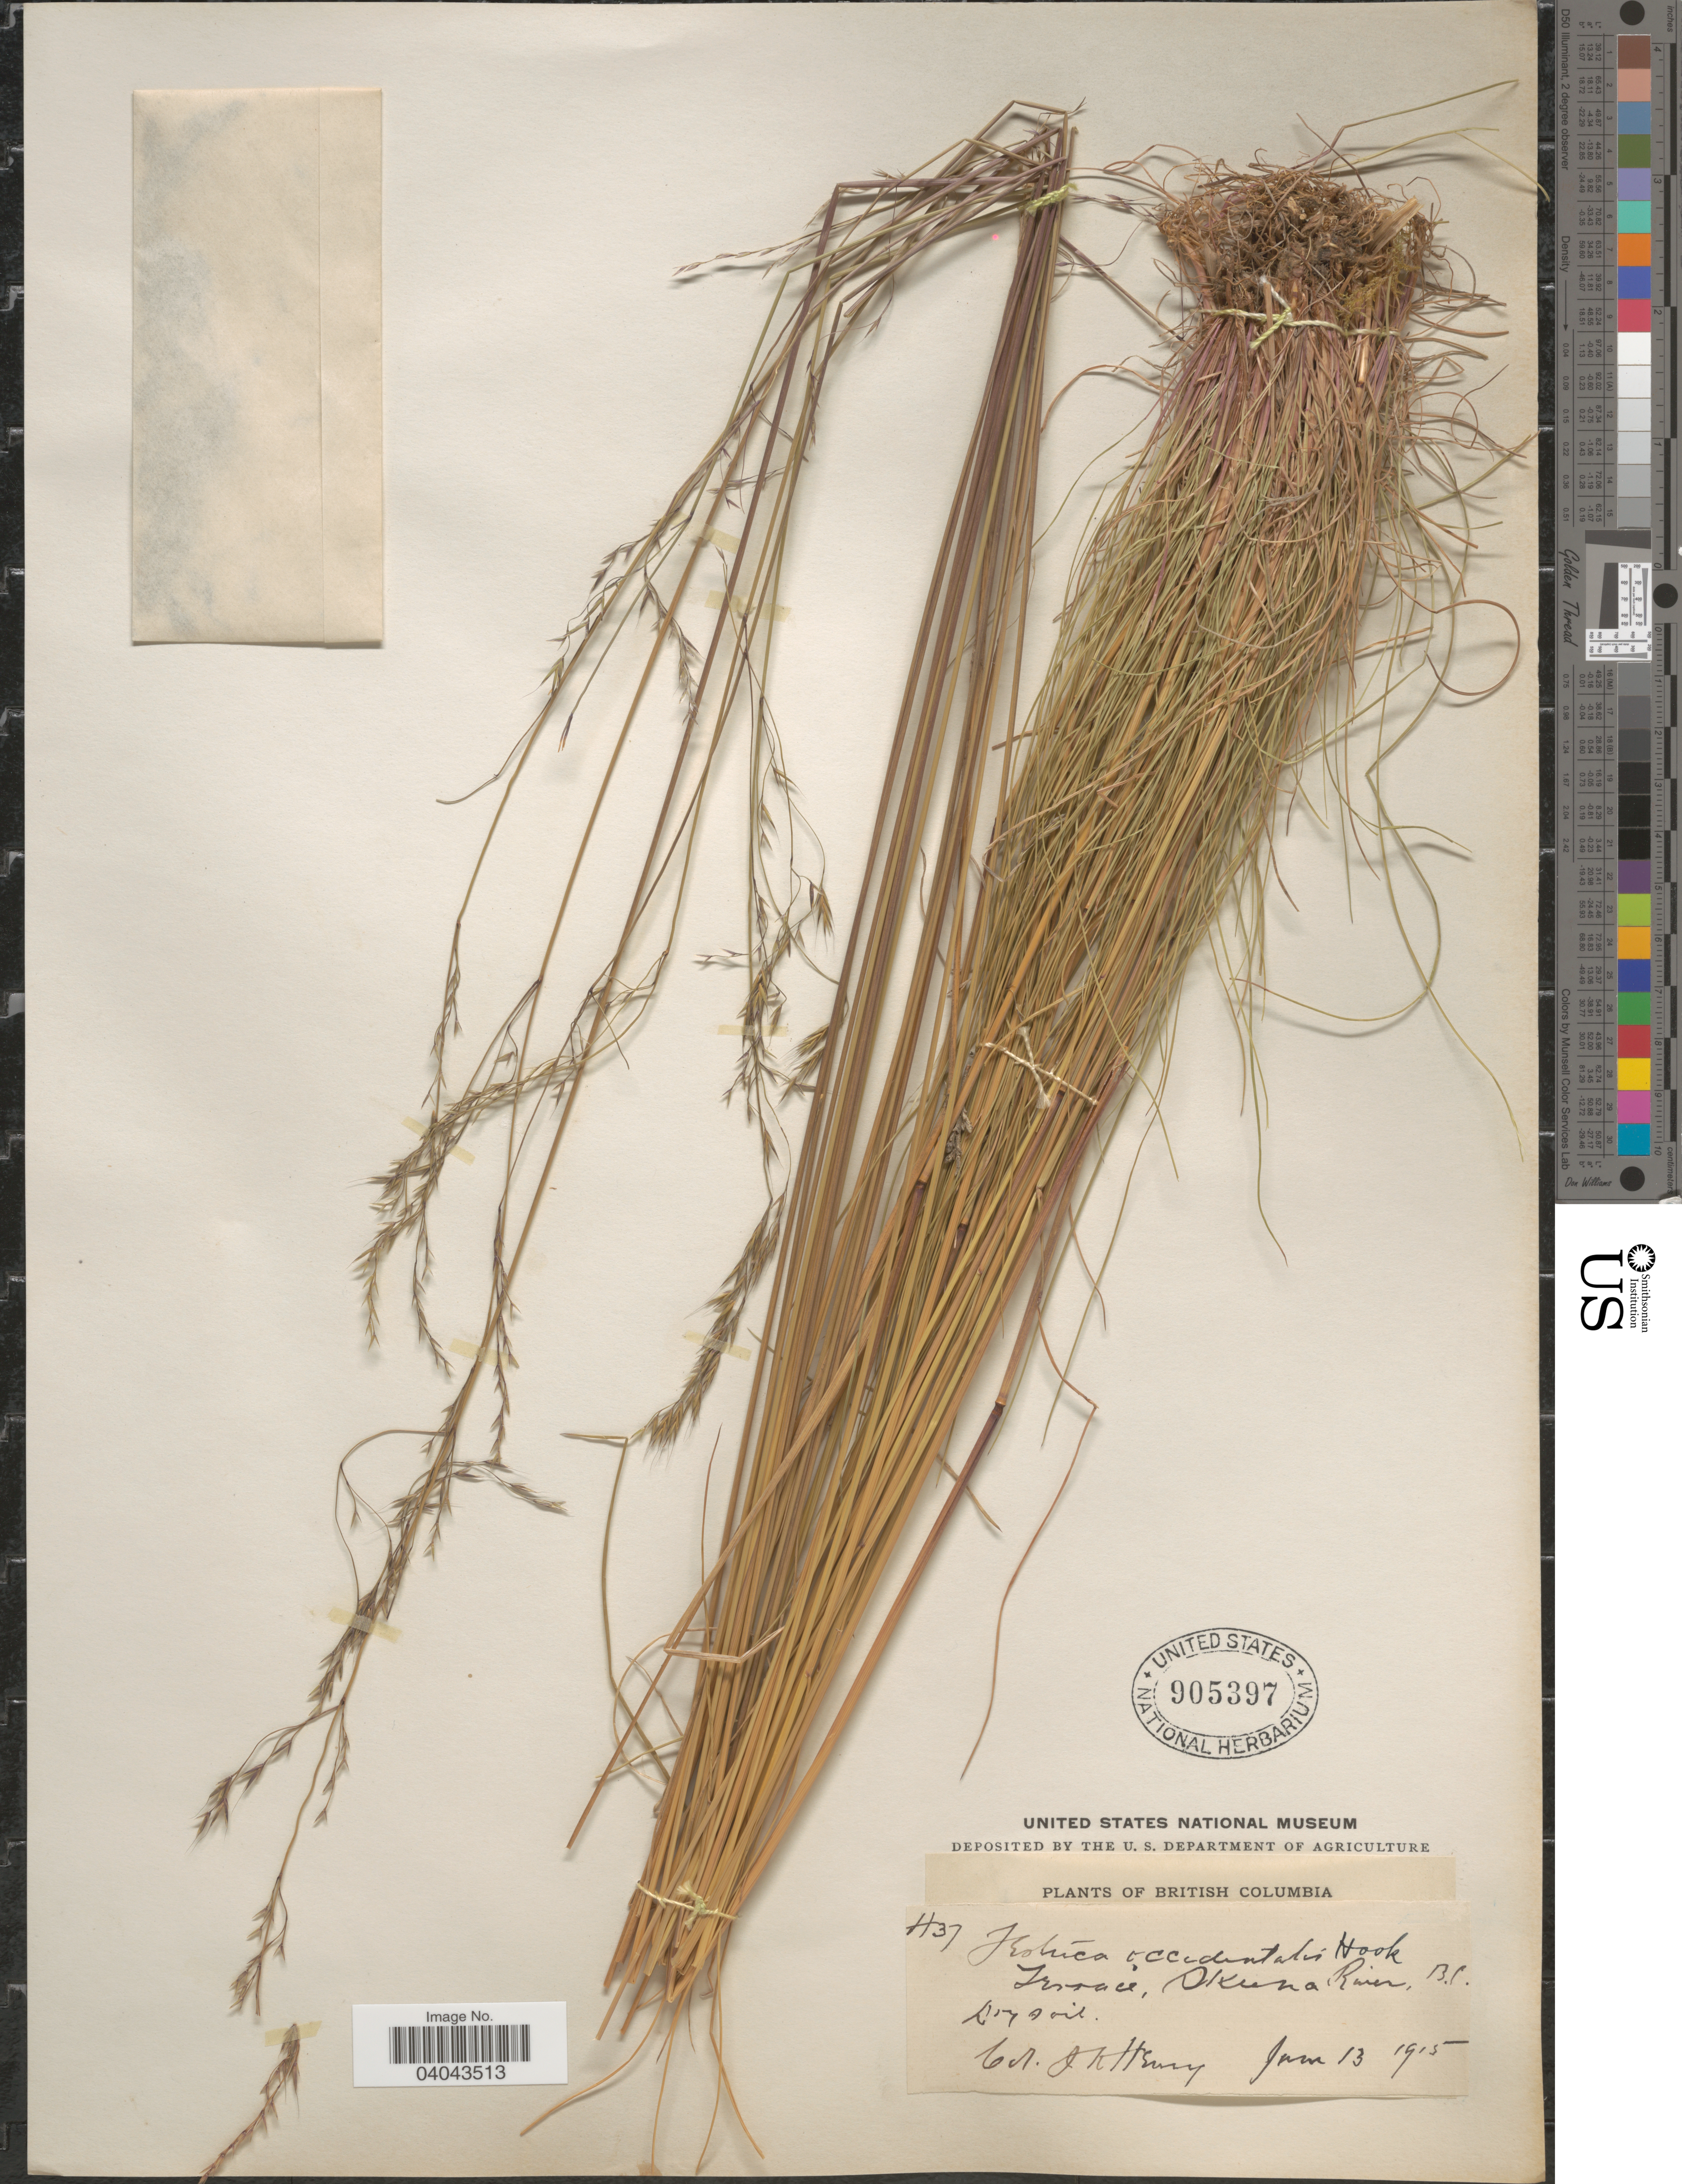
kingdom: Plantae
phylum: Tracheophyta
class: Liliopsida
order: Poales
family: Poaceae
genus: Festuca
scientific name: Festuca occidentalis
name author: Hook.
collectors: J. K. Henry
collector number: H37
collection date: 1915-06-13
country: Canada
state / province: British Columbia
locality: Terrace, Okuma River.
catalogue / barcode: US 905397